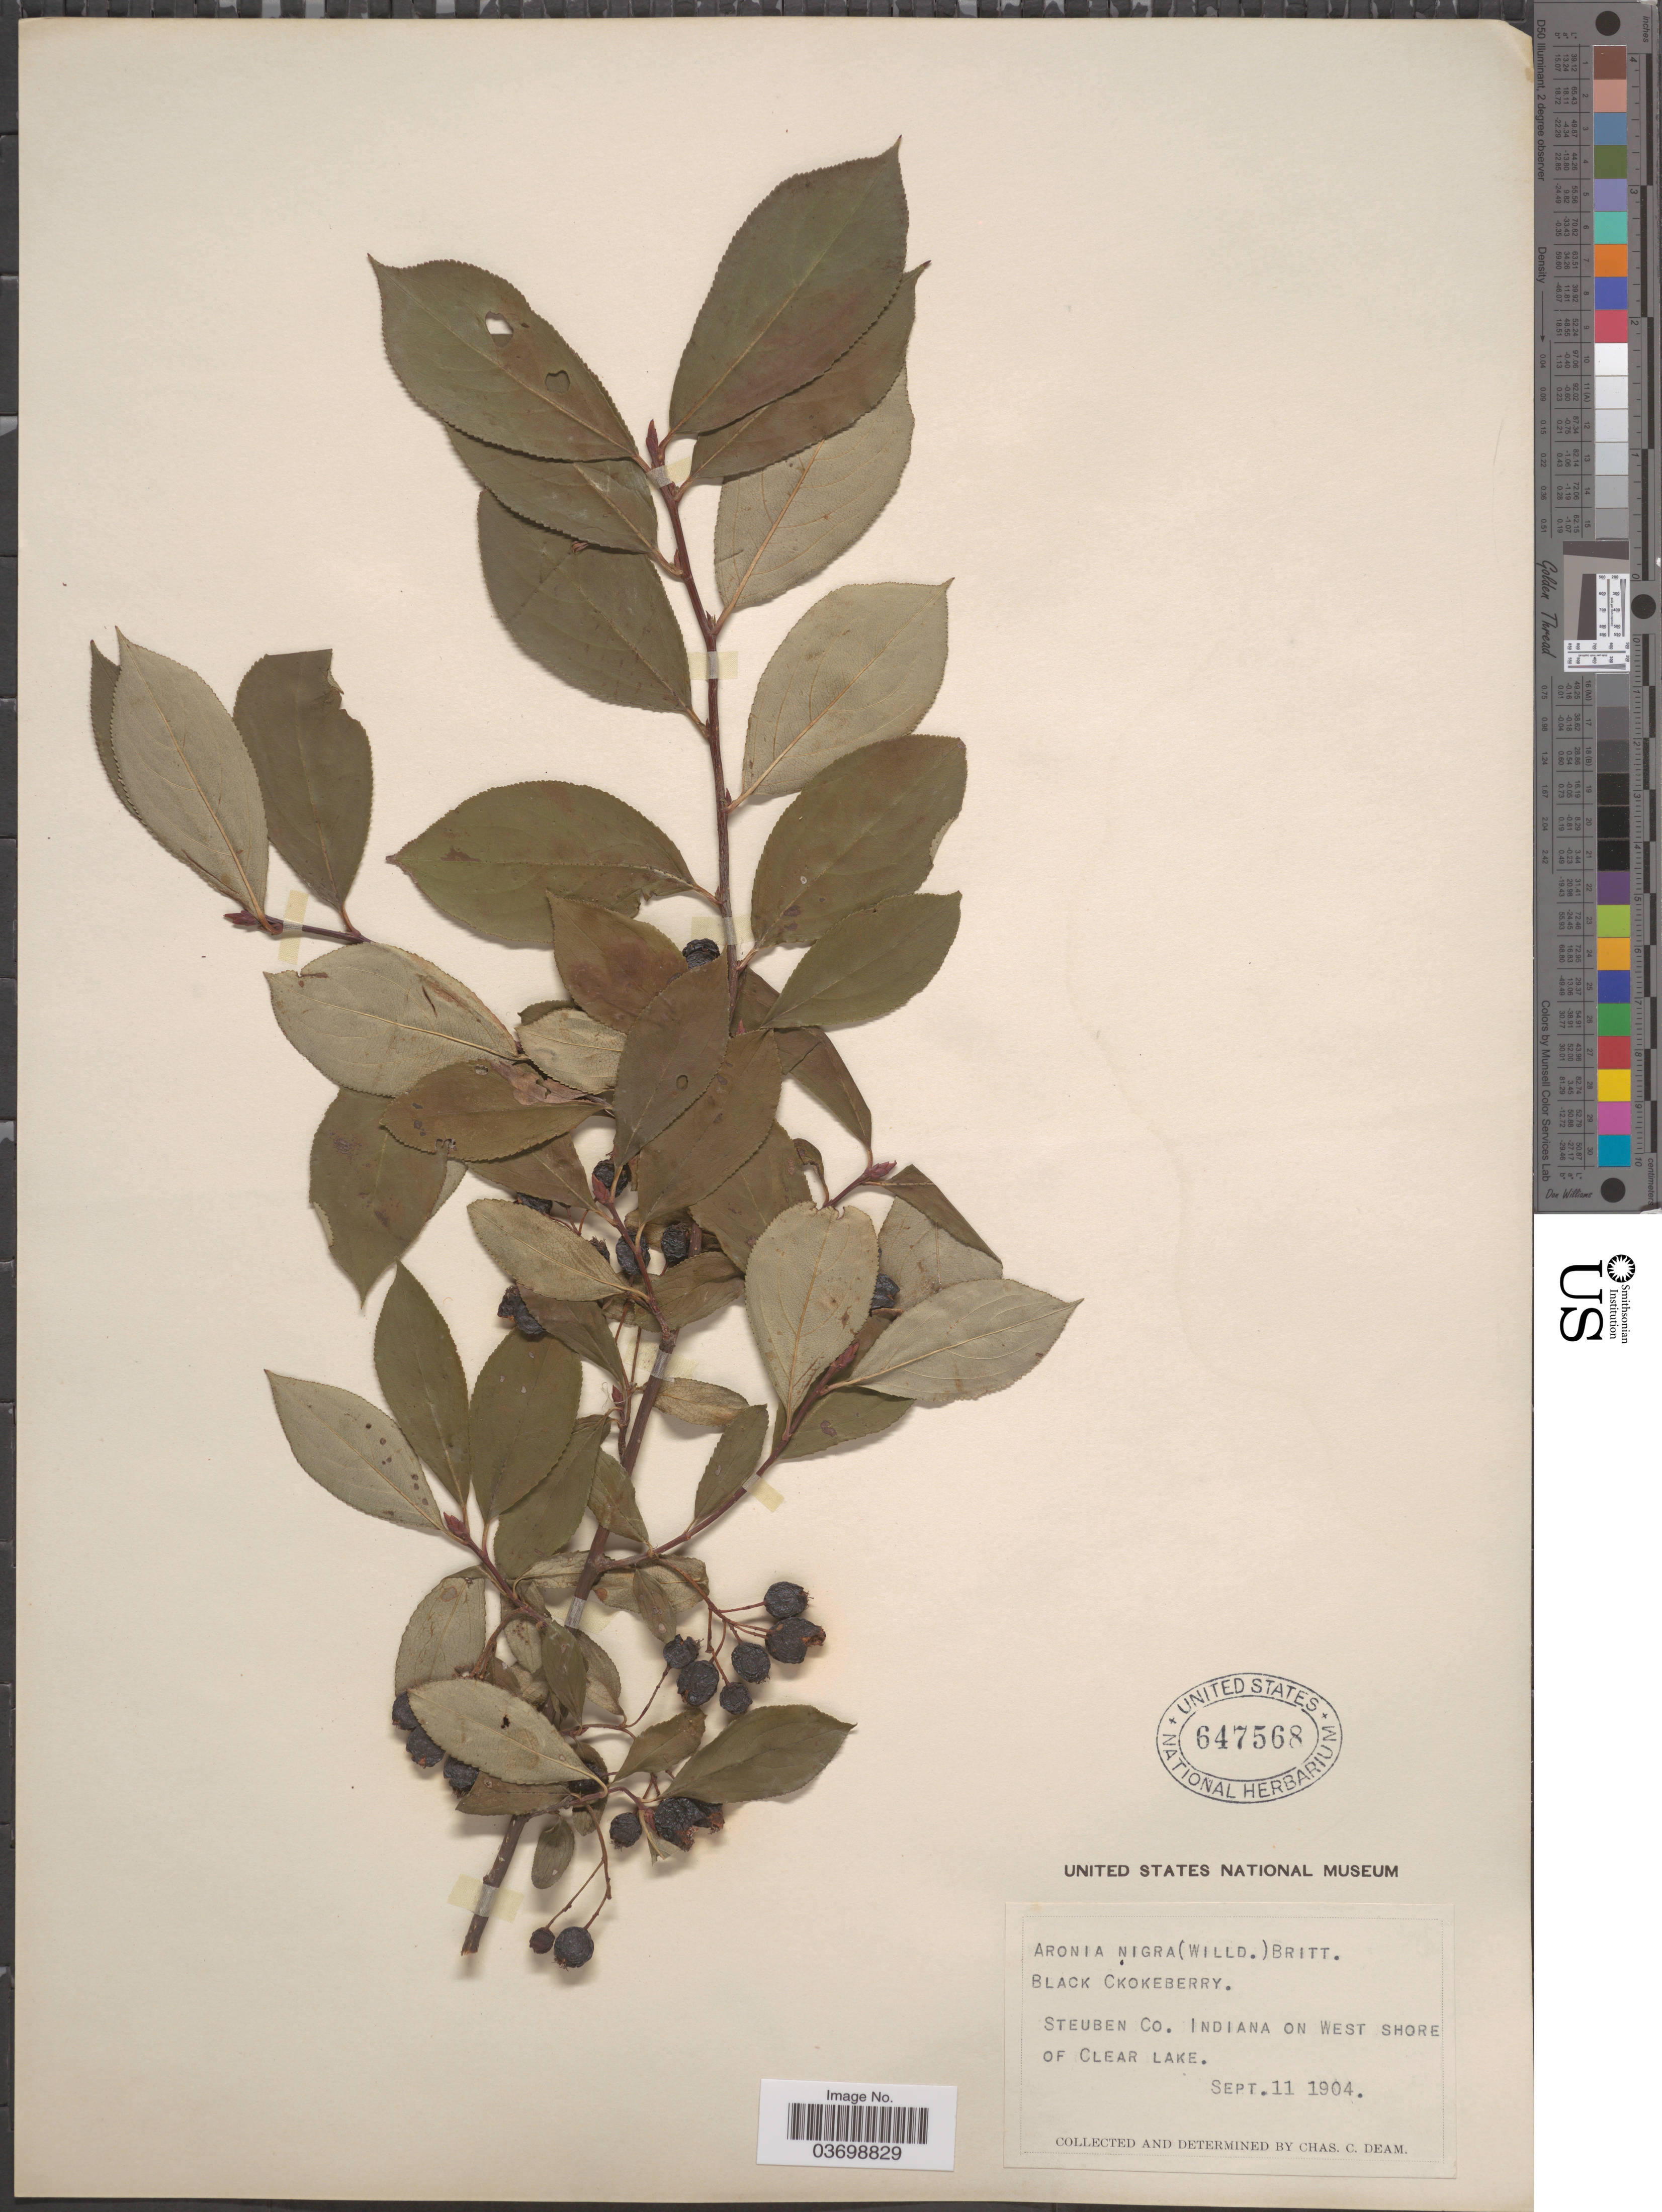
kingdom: Plantae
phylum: Tracheophyta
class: Magnoliopsida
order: Rosales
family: Rosaceae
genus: Aronia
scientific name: Aronia melanocarpa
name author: (Michx.) Elliott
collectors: C. C. Deam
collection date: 1904-09-11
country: United States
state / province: Indiana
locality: Steuben Co. Indiana on West Shore of Clear Lake.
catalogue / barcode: US 647568